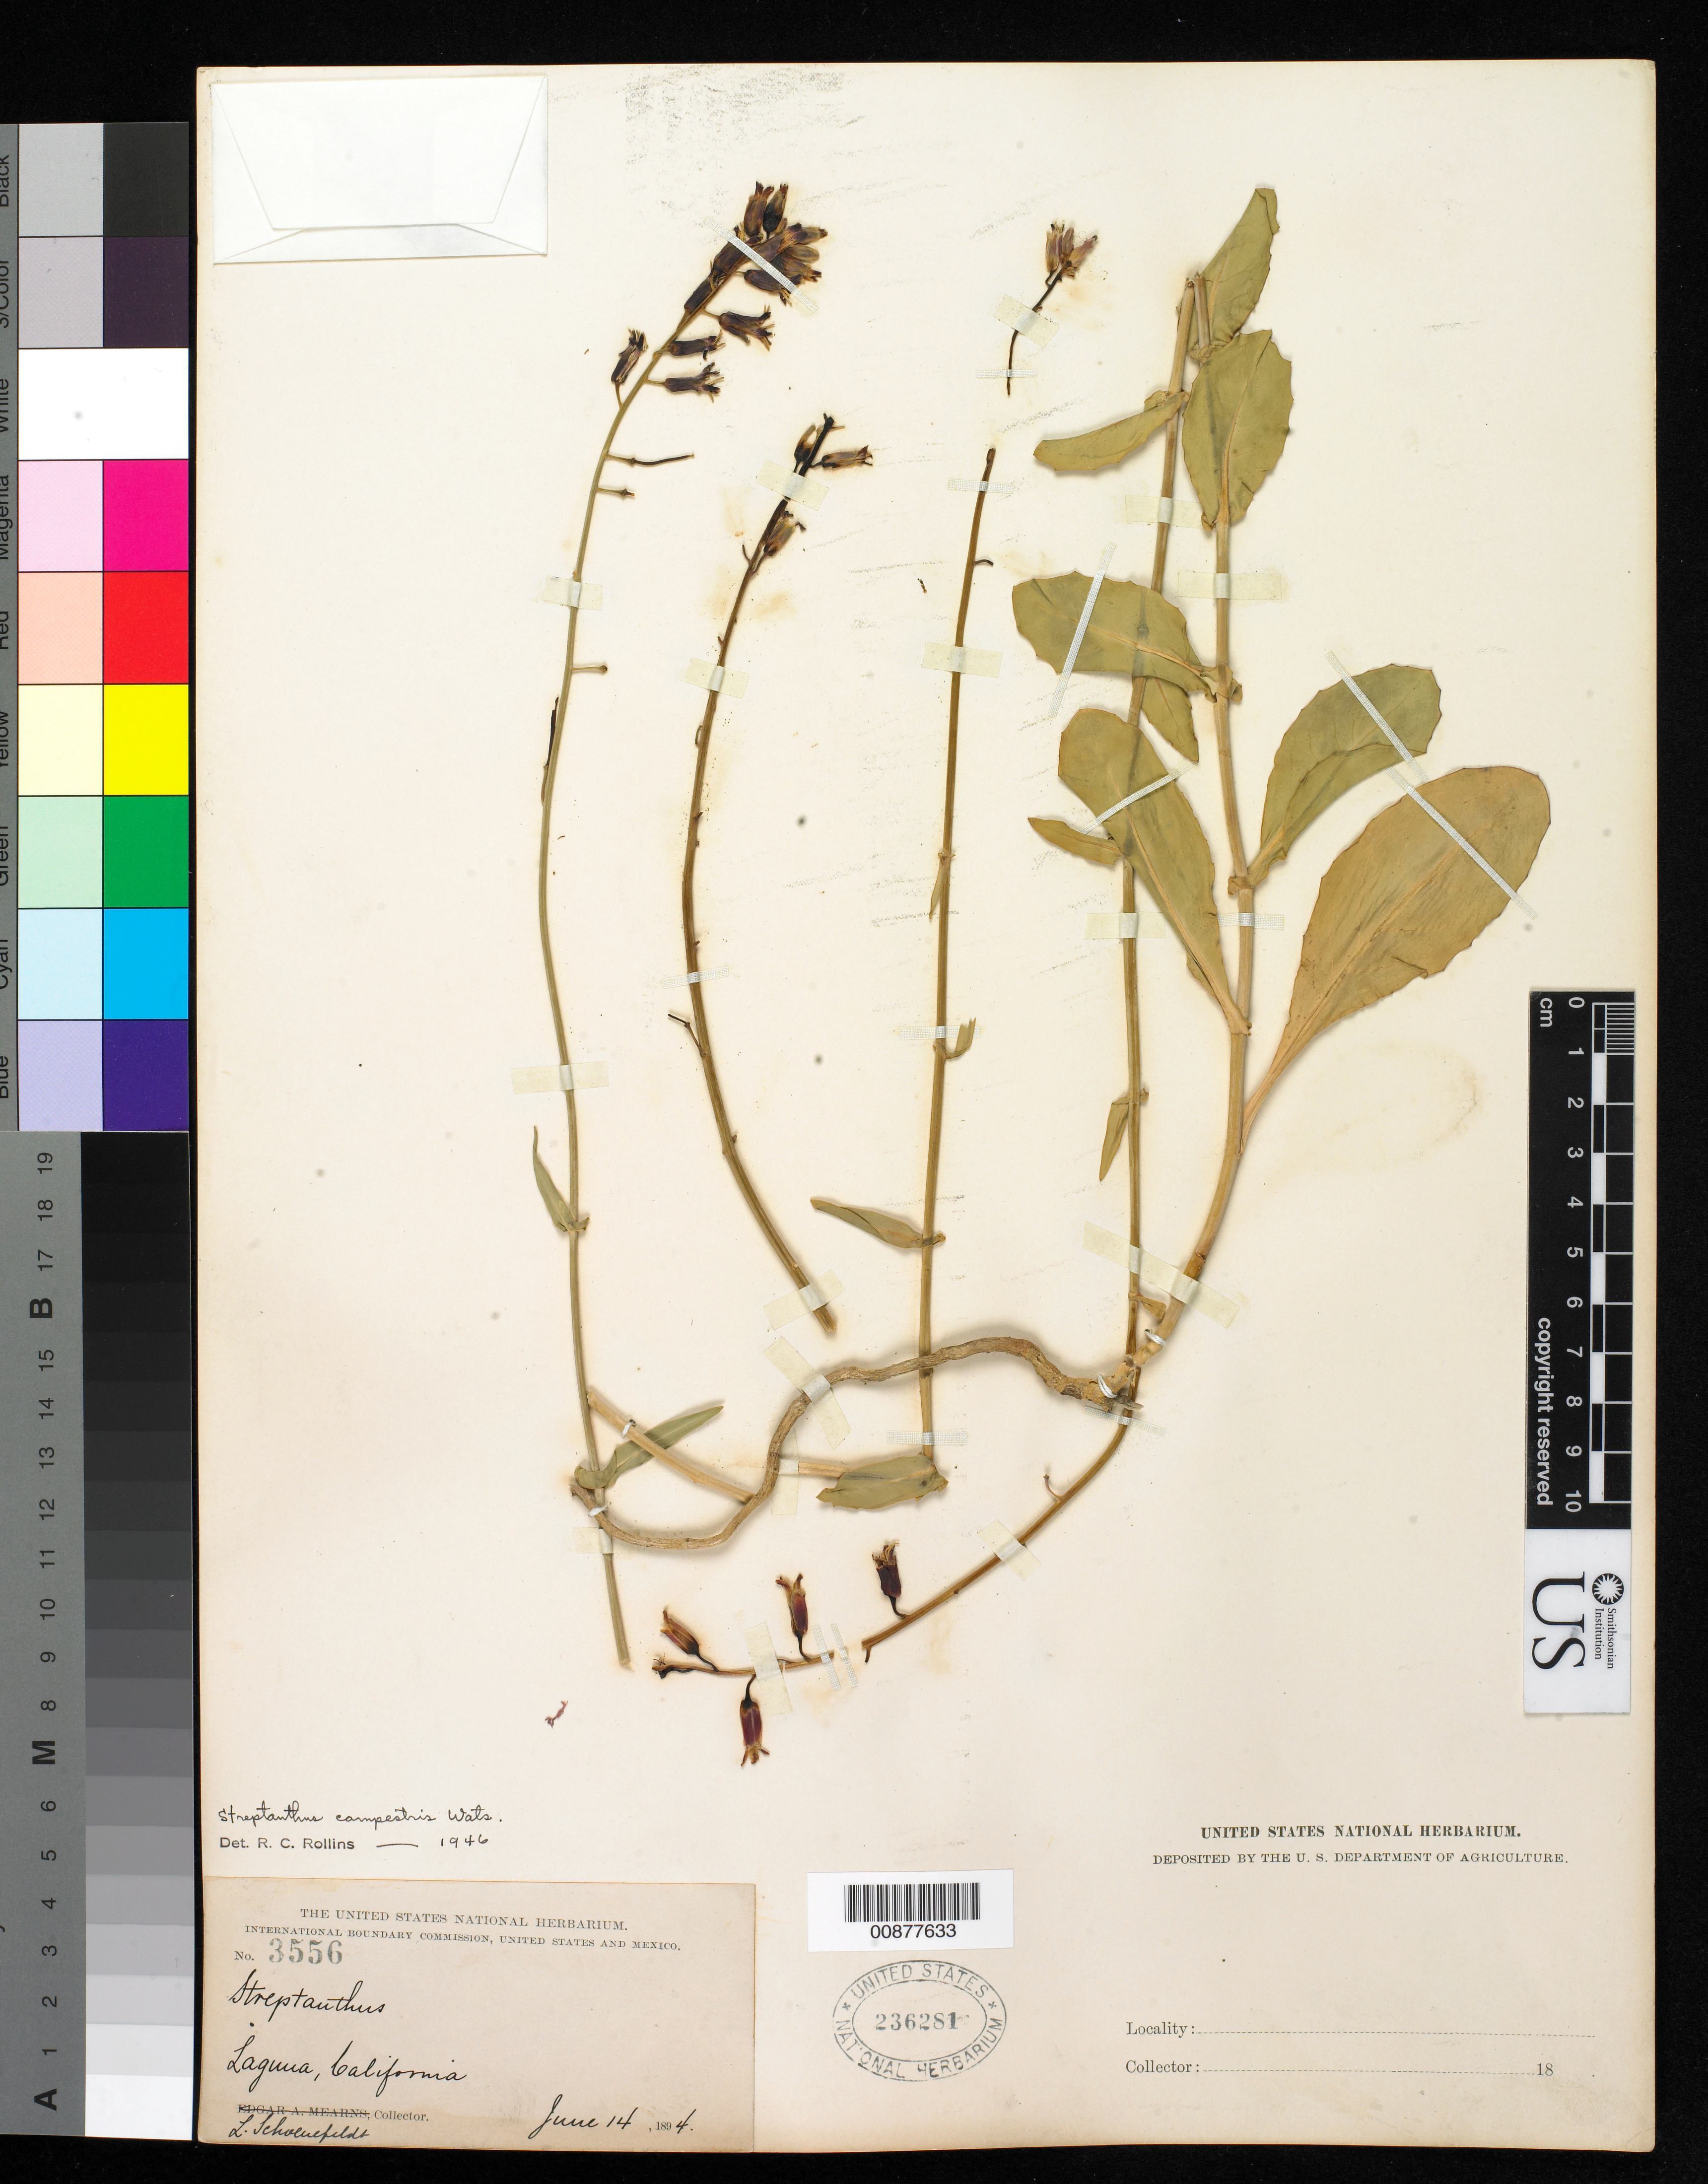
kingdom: Plantae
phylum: Tracheophyta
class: Magnoliopsida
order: Brassicales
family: Brassicaceae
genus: Streptanthus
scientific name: Streptanthus campestris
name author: S. Watson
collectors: L. Schoenfeldt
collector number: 3556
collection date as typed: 14 Jun 1894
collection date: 1894-06-14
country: United States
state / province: California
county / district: Orange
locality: Laguna, California.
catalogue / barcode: US 236281